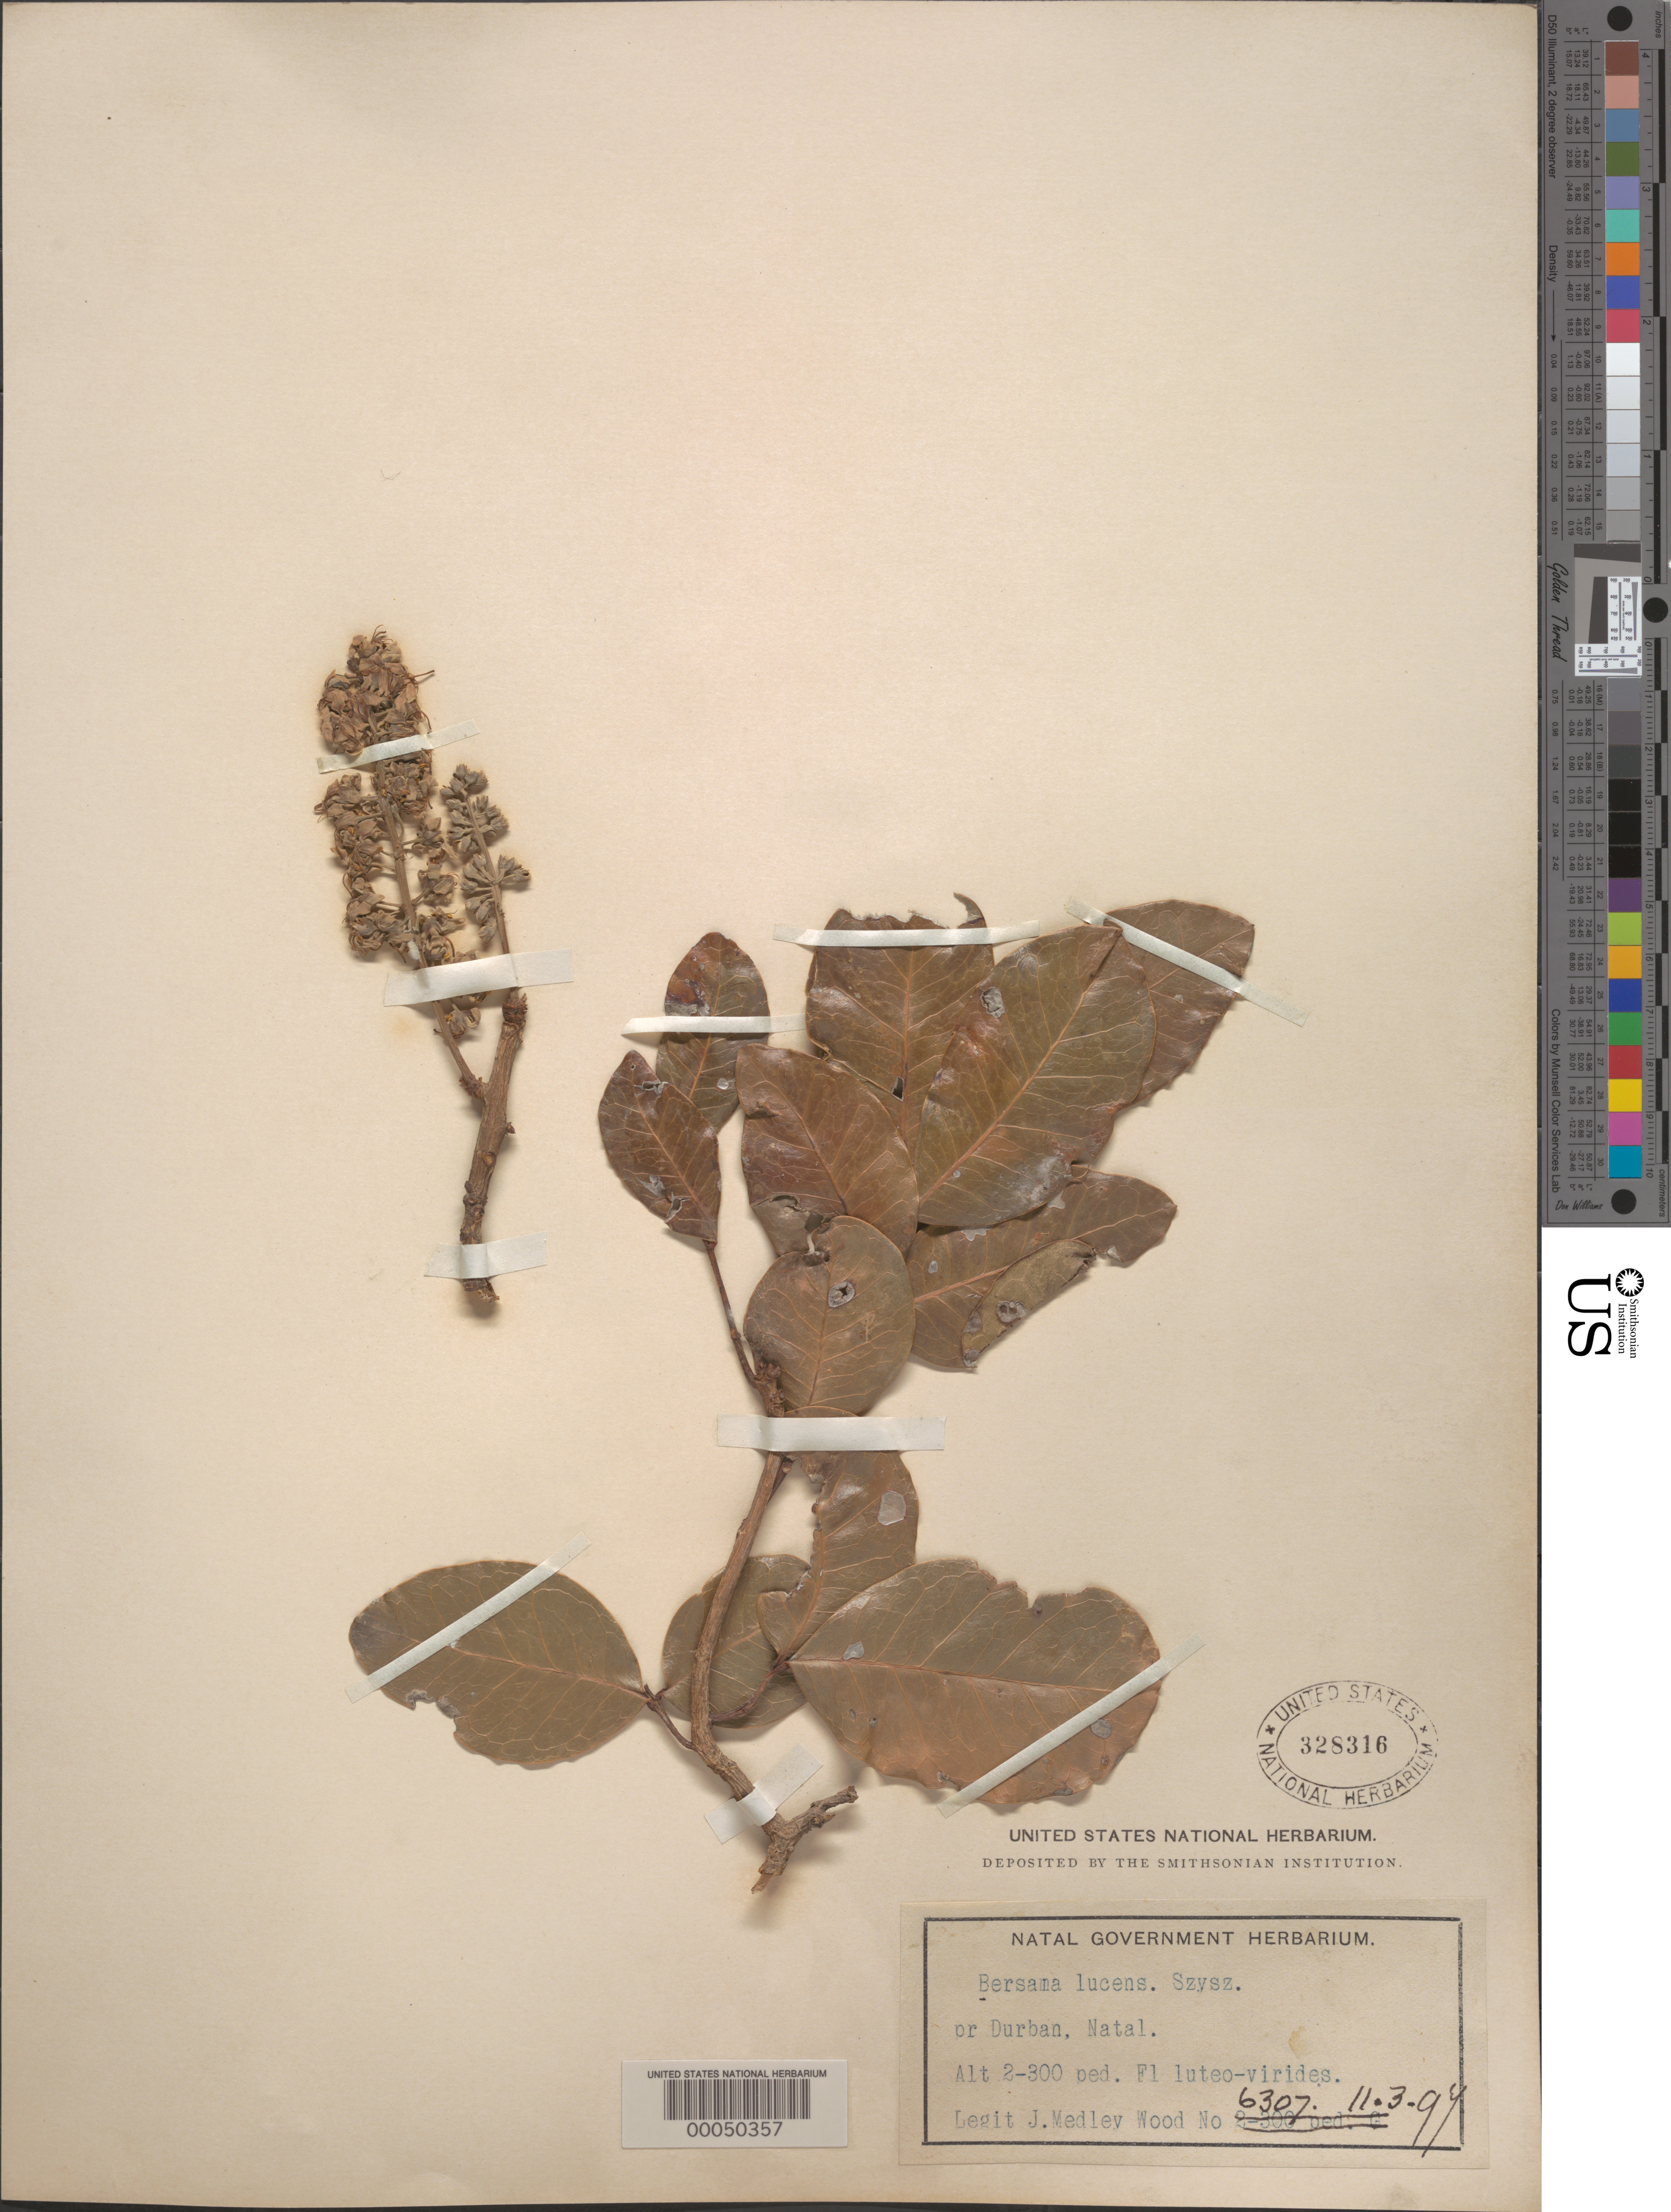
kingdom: Plantae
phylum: Tracheophyta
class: Magnoliopsida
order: Geraniales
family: Melianthaceae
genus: Bersama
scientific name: Bersama lucens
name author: (Hochst.) Szyszyl.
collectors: J. M. Wood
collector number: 6307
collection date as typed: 11 --- ---- or 03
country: South Africa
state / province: KwaZulu-Natal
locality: Durban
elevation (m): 1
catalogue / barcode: US 328316